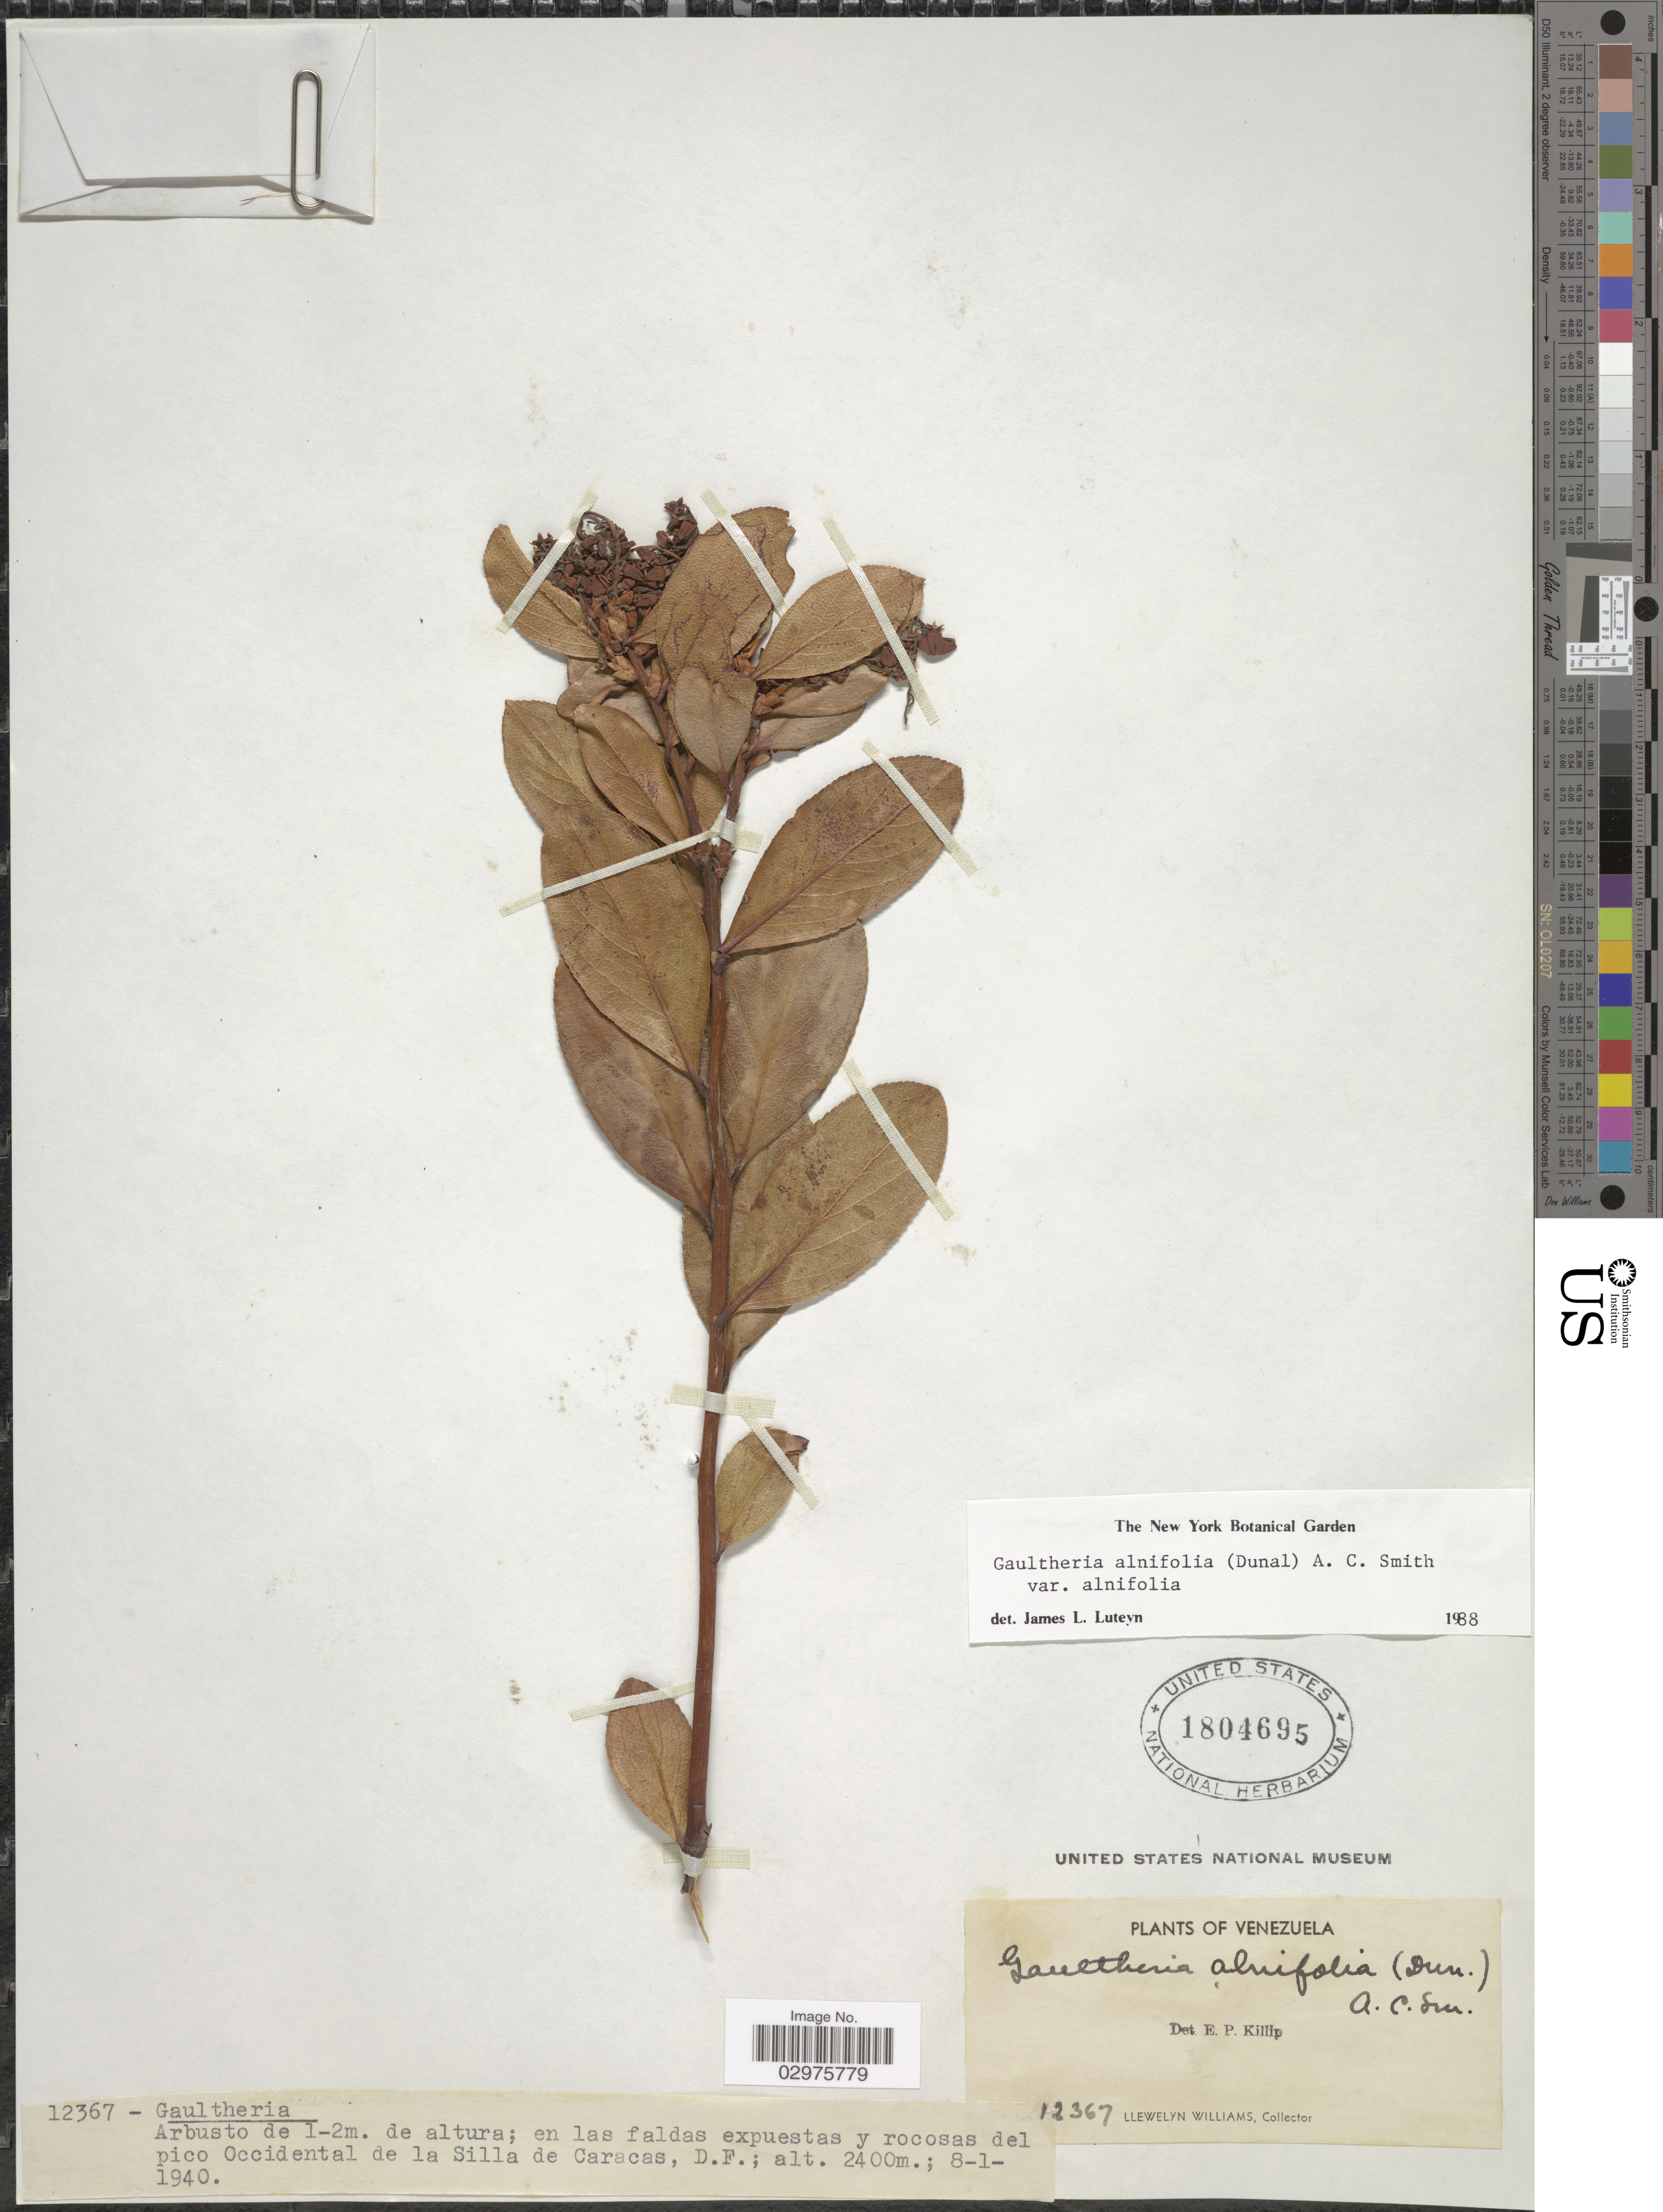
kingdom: Plantae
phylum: Tracheophyta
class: Magnoliopsida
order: Ericales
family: Ericaceae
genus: Gaultheria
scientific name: Gaultheria alnifolia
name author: (Dunal) A.C. Sm.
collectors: Ll. Williams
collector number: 12367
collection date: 1940-01-08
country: Venezuela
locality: En las faldas expuestas y rocosas del pico Occidental de la silla de Caracas, D.F.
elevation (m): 2400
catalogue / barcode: US 1804695